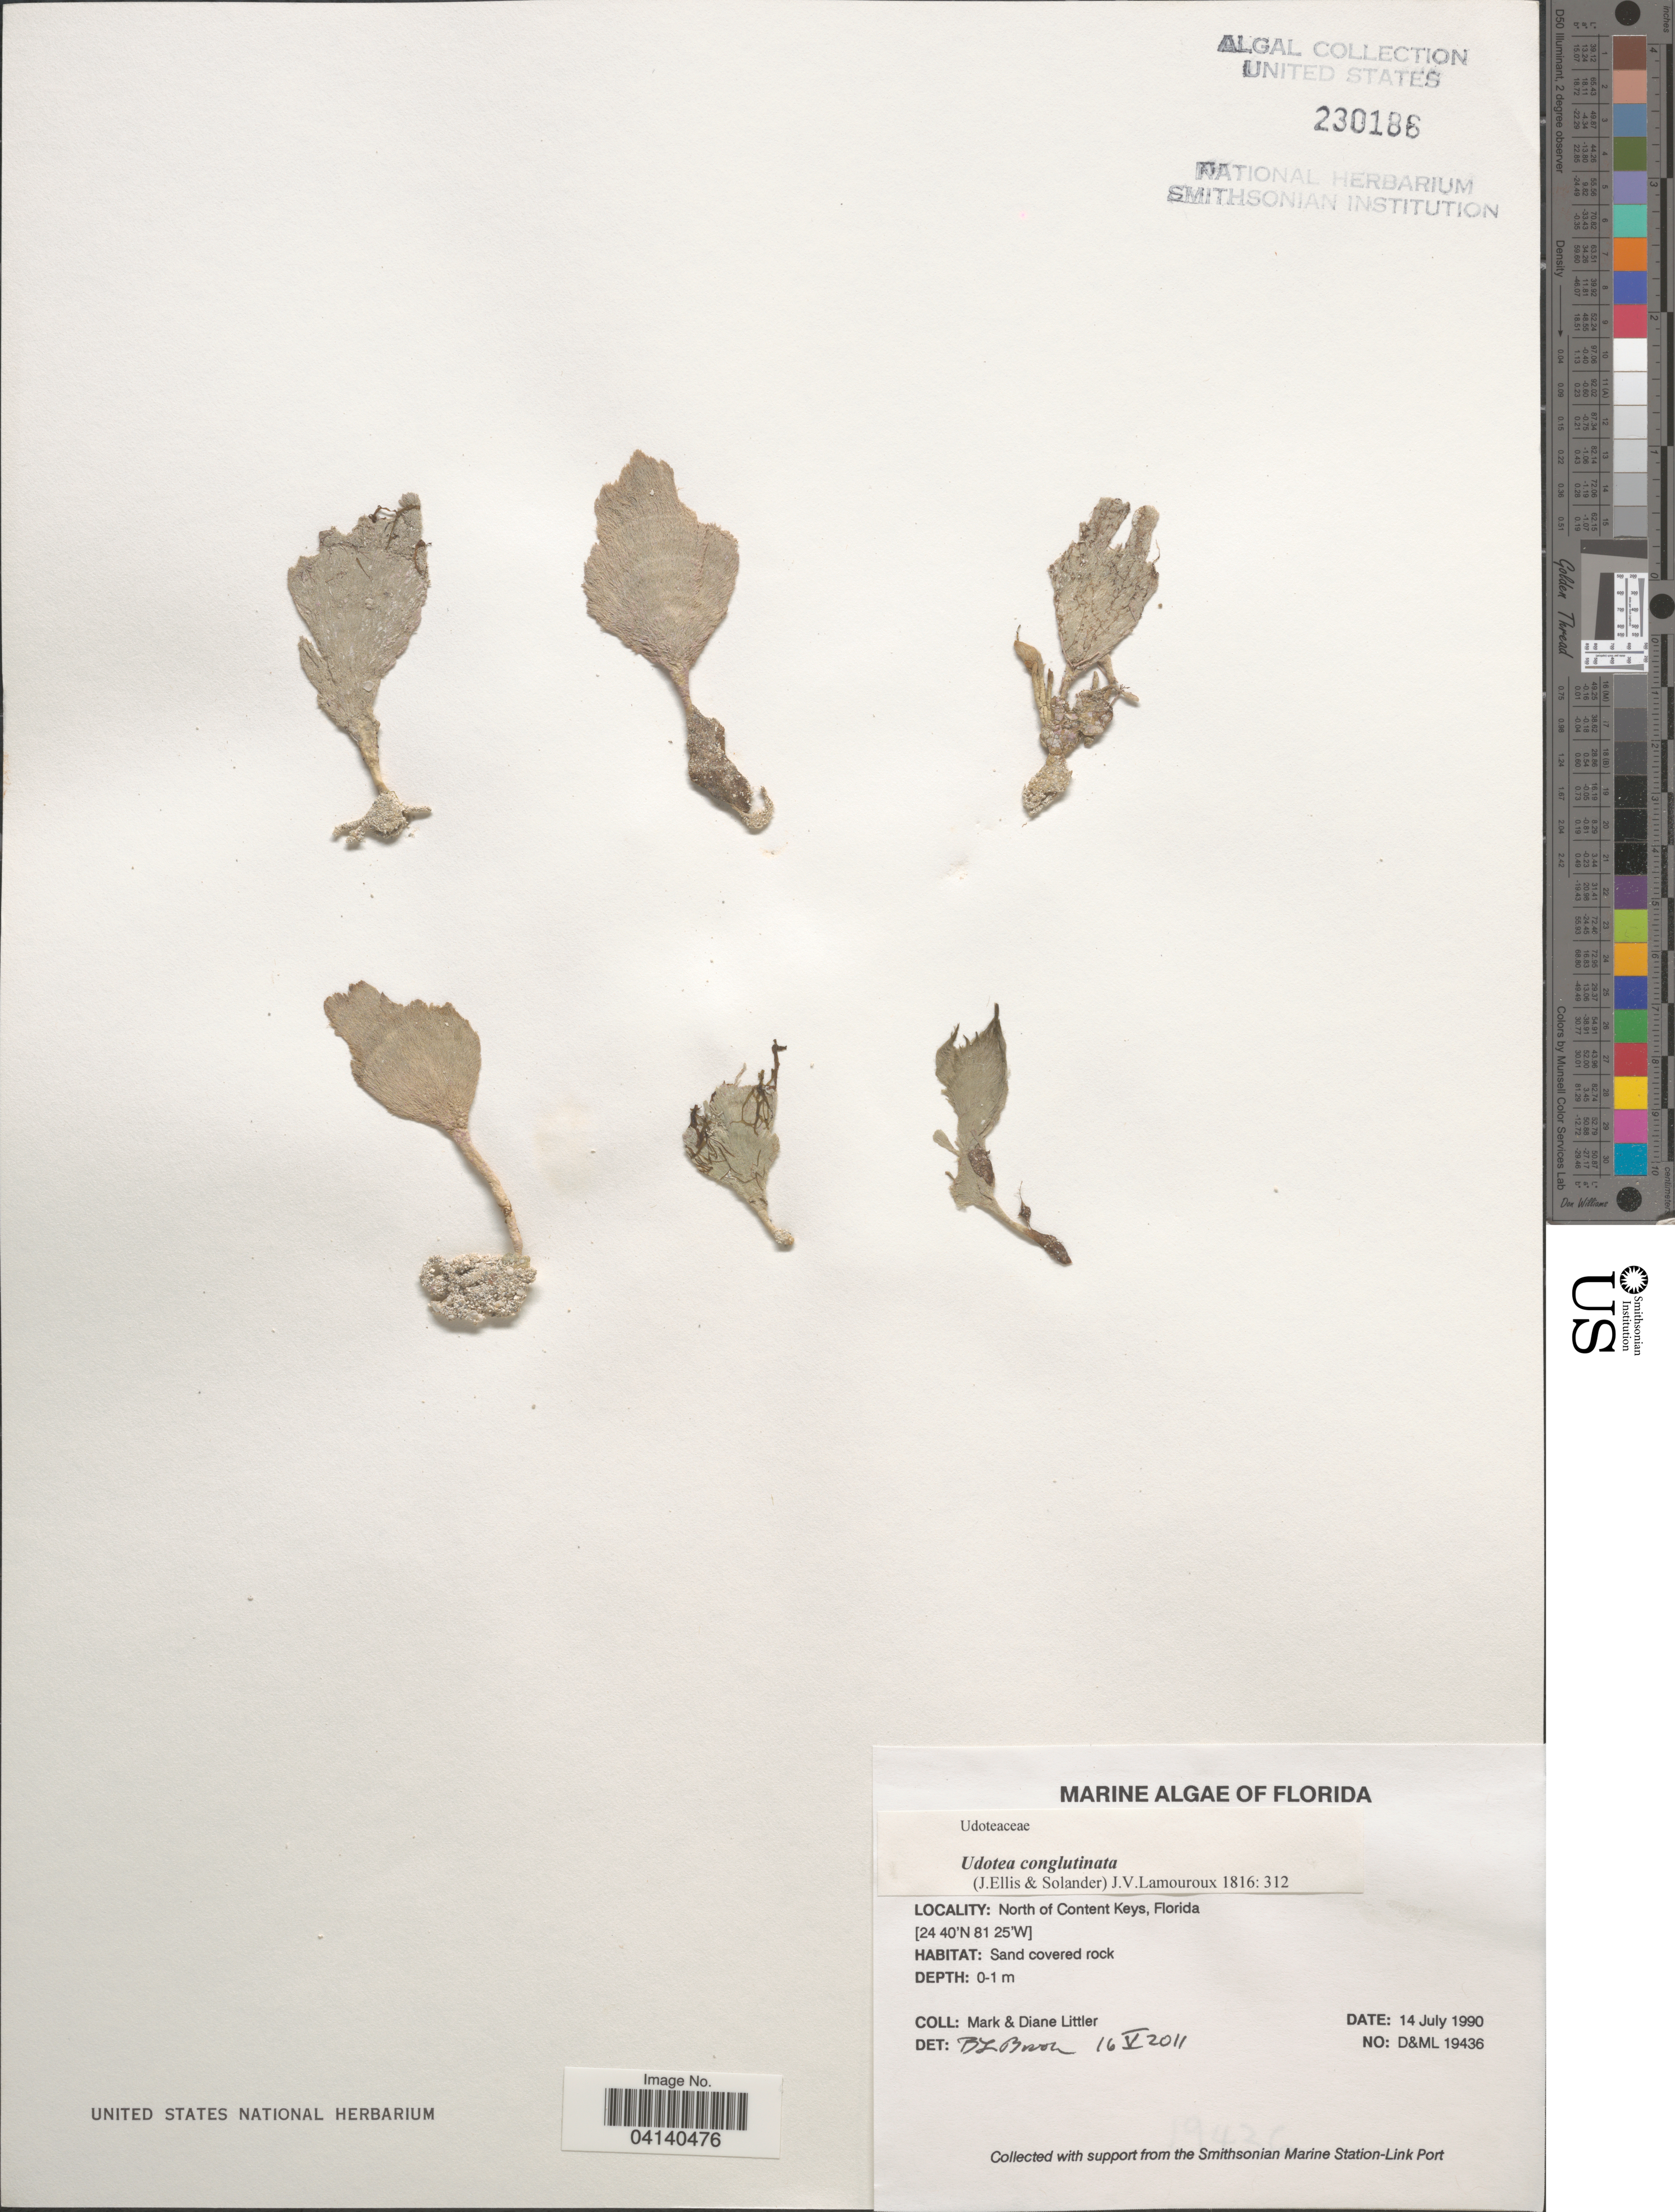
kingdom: Plantae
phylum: Chlorophyta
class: Ulvophyceae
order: Bryopsidales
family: Udoteaceae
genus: Udotea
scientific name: Udotea conglutinata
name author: (Ellis & Sol.) J.V.Lamouroux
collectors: M. M. Littler & D. S. Littler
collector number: D&ML19436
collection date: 1990-07-14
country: United States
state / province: Florida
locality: North of Content Keys.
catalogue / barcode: US 230186